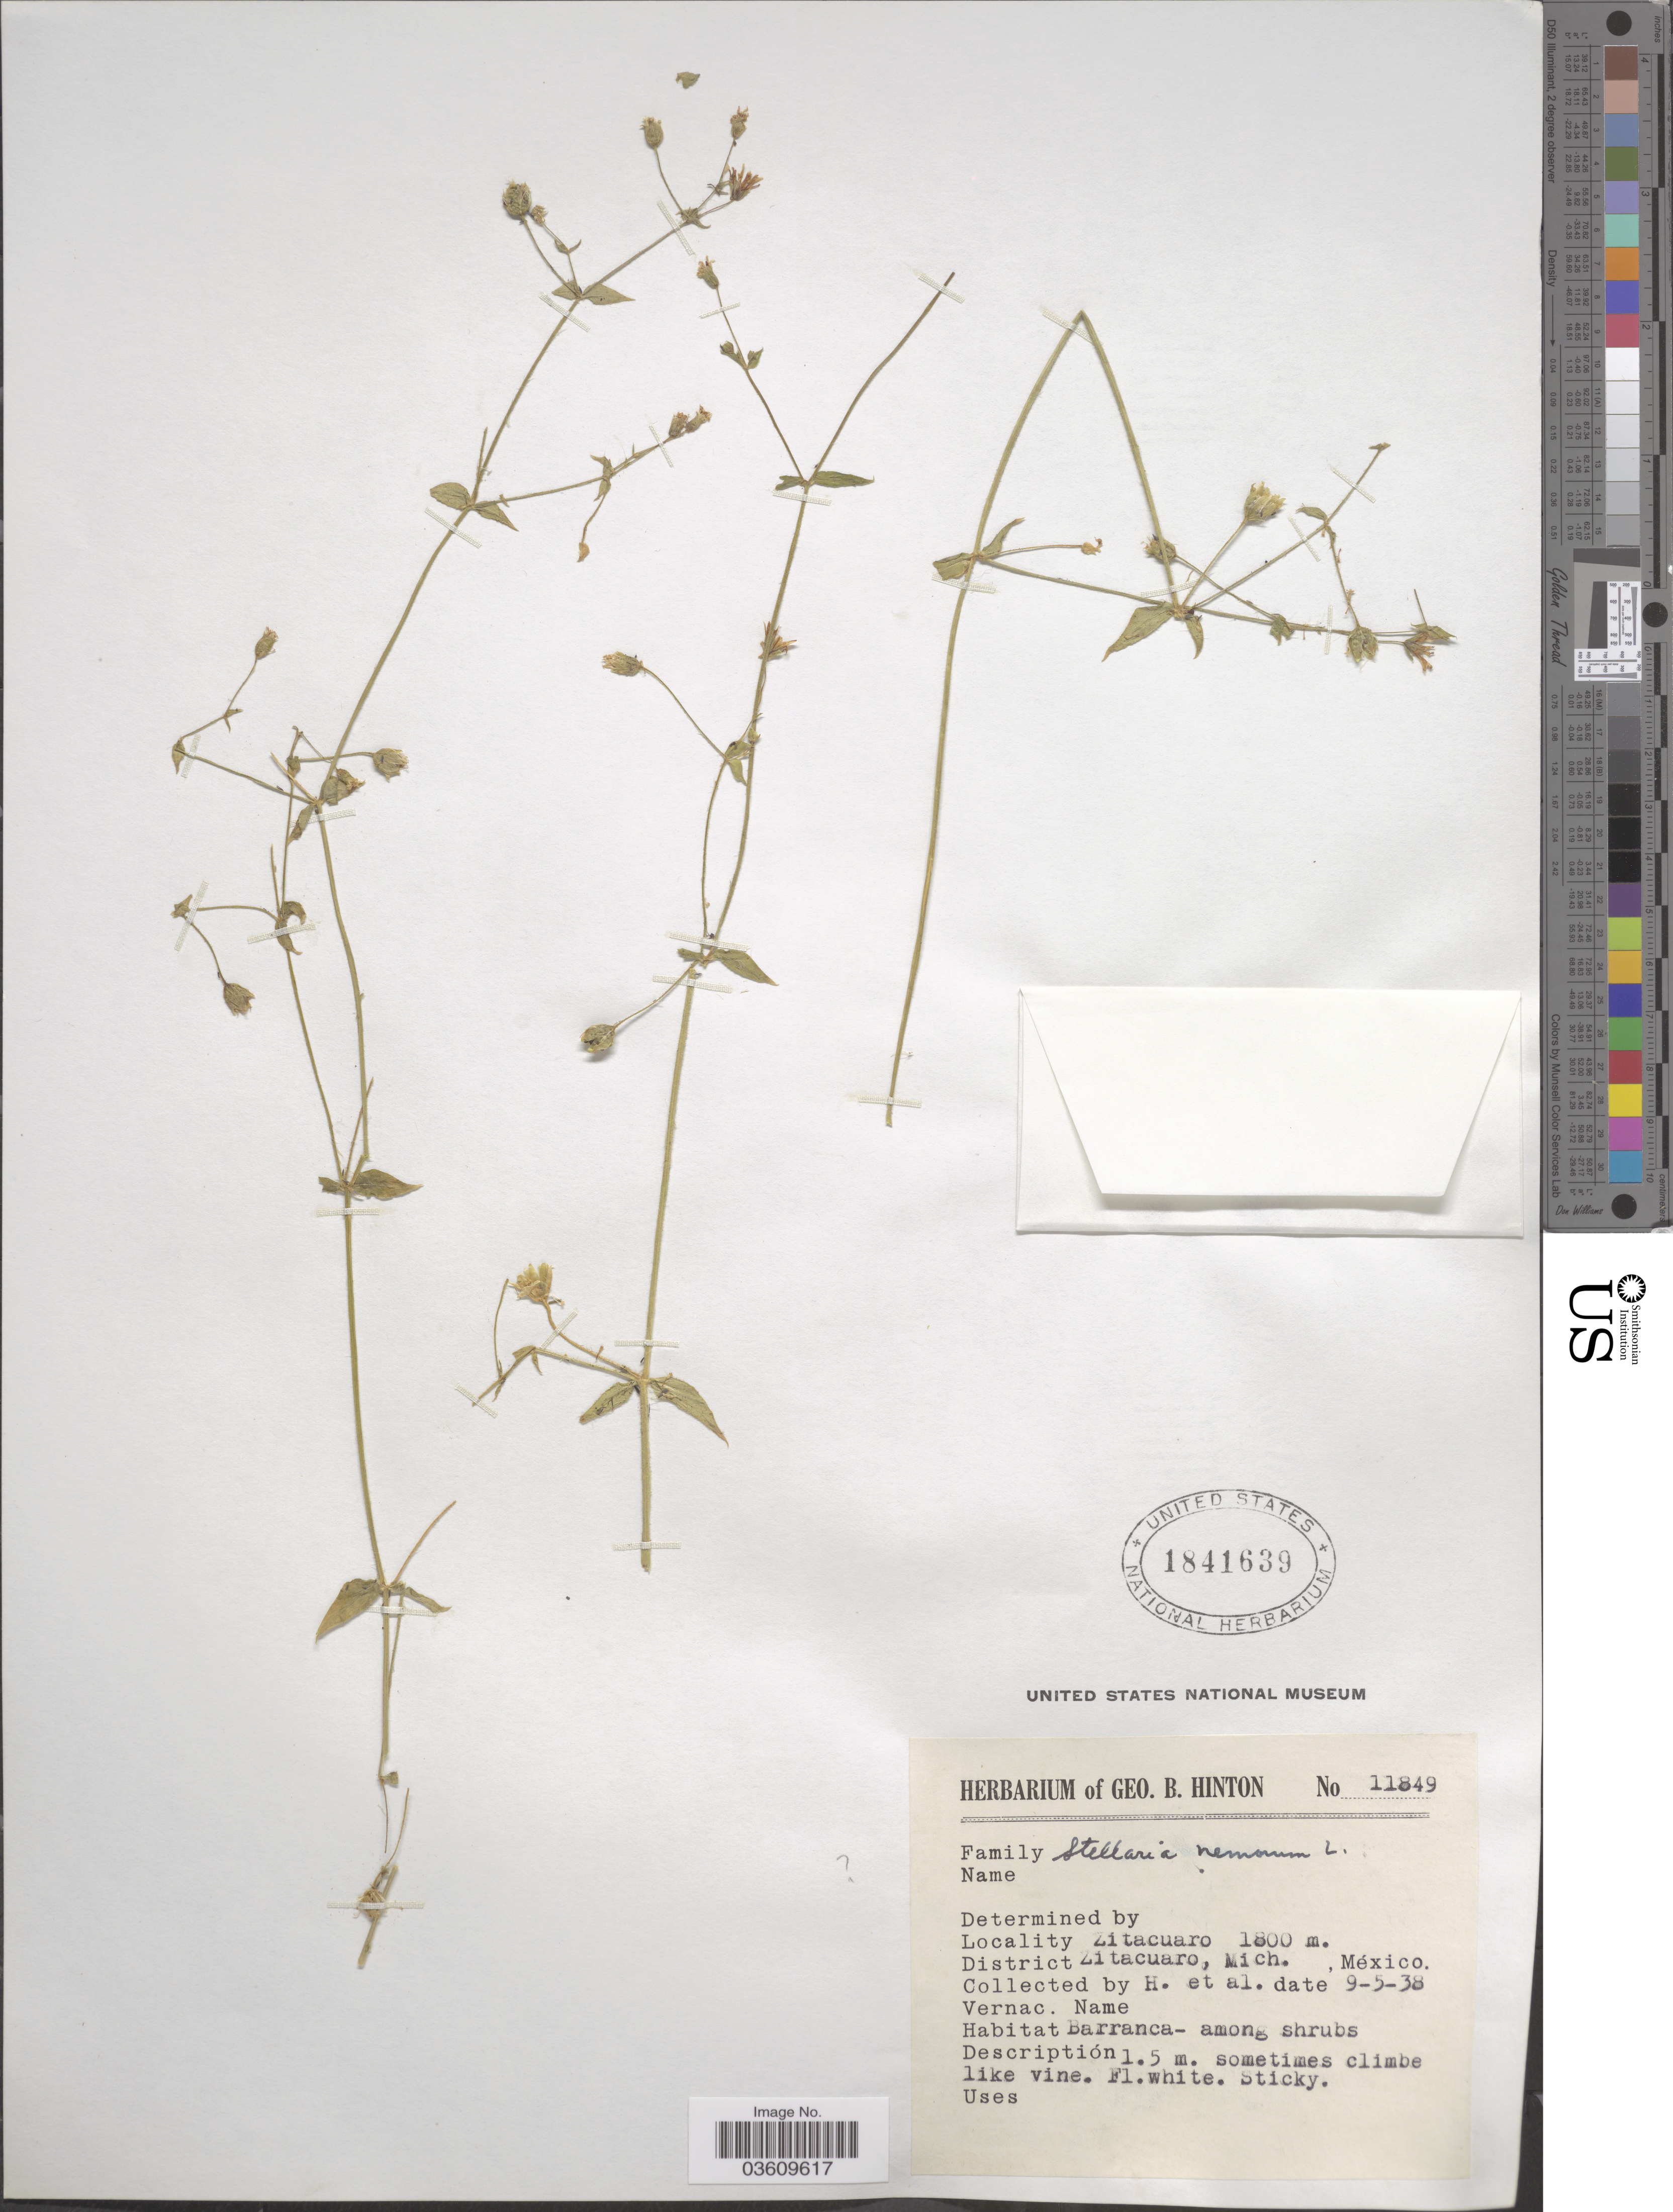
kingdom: Plantae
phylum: Tracheophyta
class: Magnoliopsida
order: Caryophyllales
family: Caryophyllaceae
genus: Stellaria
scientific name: Stellaria cuspidata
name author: Willd. ex Schltdl.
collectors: G. B. Hinton & et al.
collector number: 11849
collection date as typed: Transcribed d/m/y: 9/5/38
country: Mexico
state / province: Michoacán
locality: Zitacuaro. District Zitacuaro.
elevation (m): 1800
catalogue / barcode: US 1841639